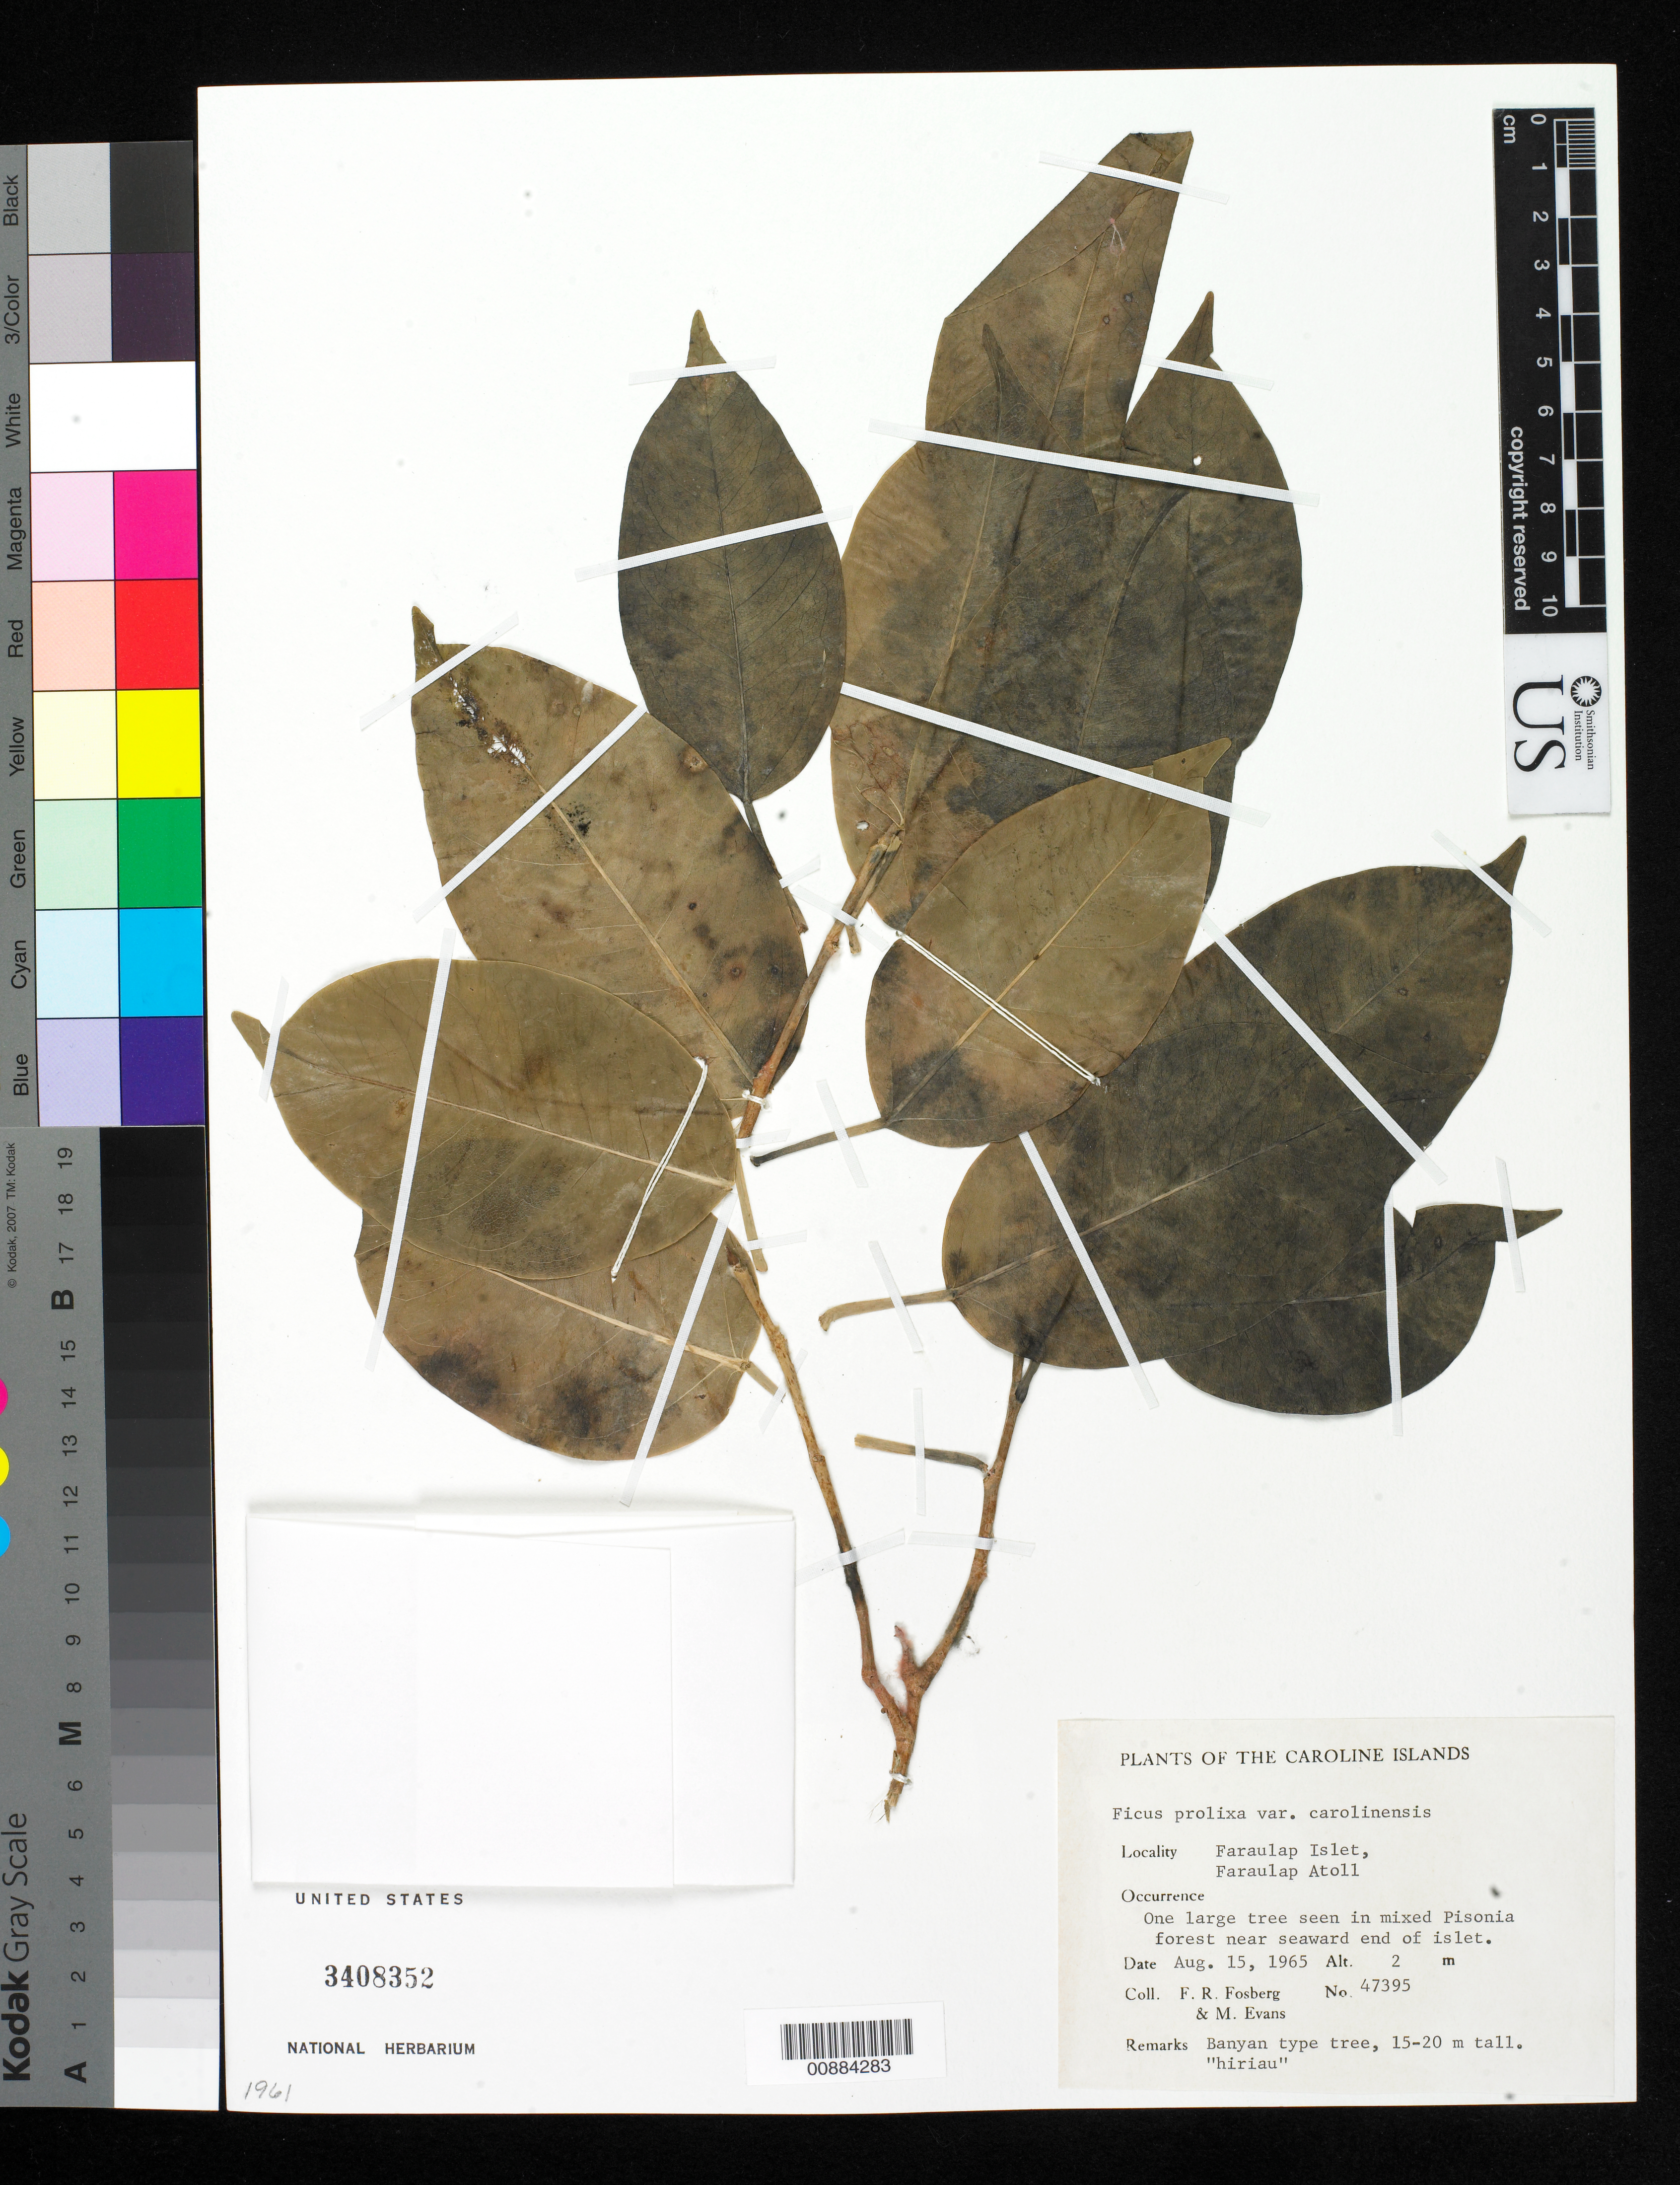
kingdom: Plantae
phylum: Tracheophyta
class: Magnoliopsida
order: Rosales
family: Moraceae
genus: Ficus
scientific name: Ficus prolixa var. carolinensis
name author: (Warb.) Fosberg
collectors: F. R. Fosberg & M. Evans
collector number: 47395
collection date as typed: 15 Aug 1965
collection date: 1965-08-15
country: Micronesia, Federated States of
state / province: Yap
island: Faraulep Atoll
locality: Faraulap Islet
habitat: One large tree seen in mixed Pisonia forest near seaward end of islet.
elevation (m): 2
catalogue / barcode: US 3408352